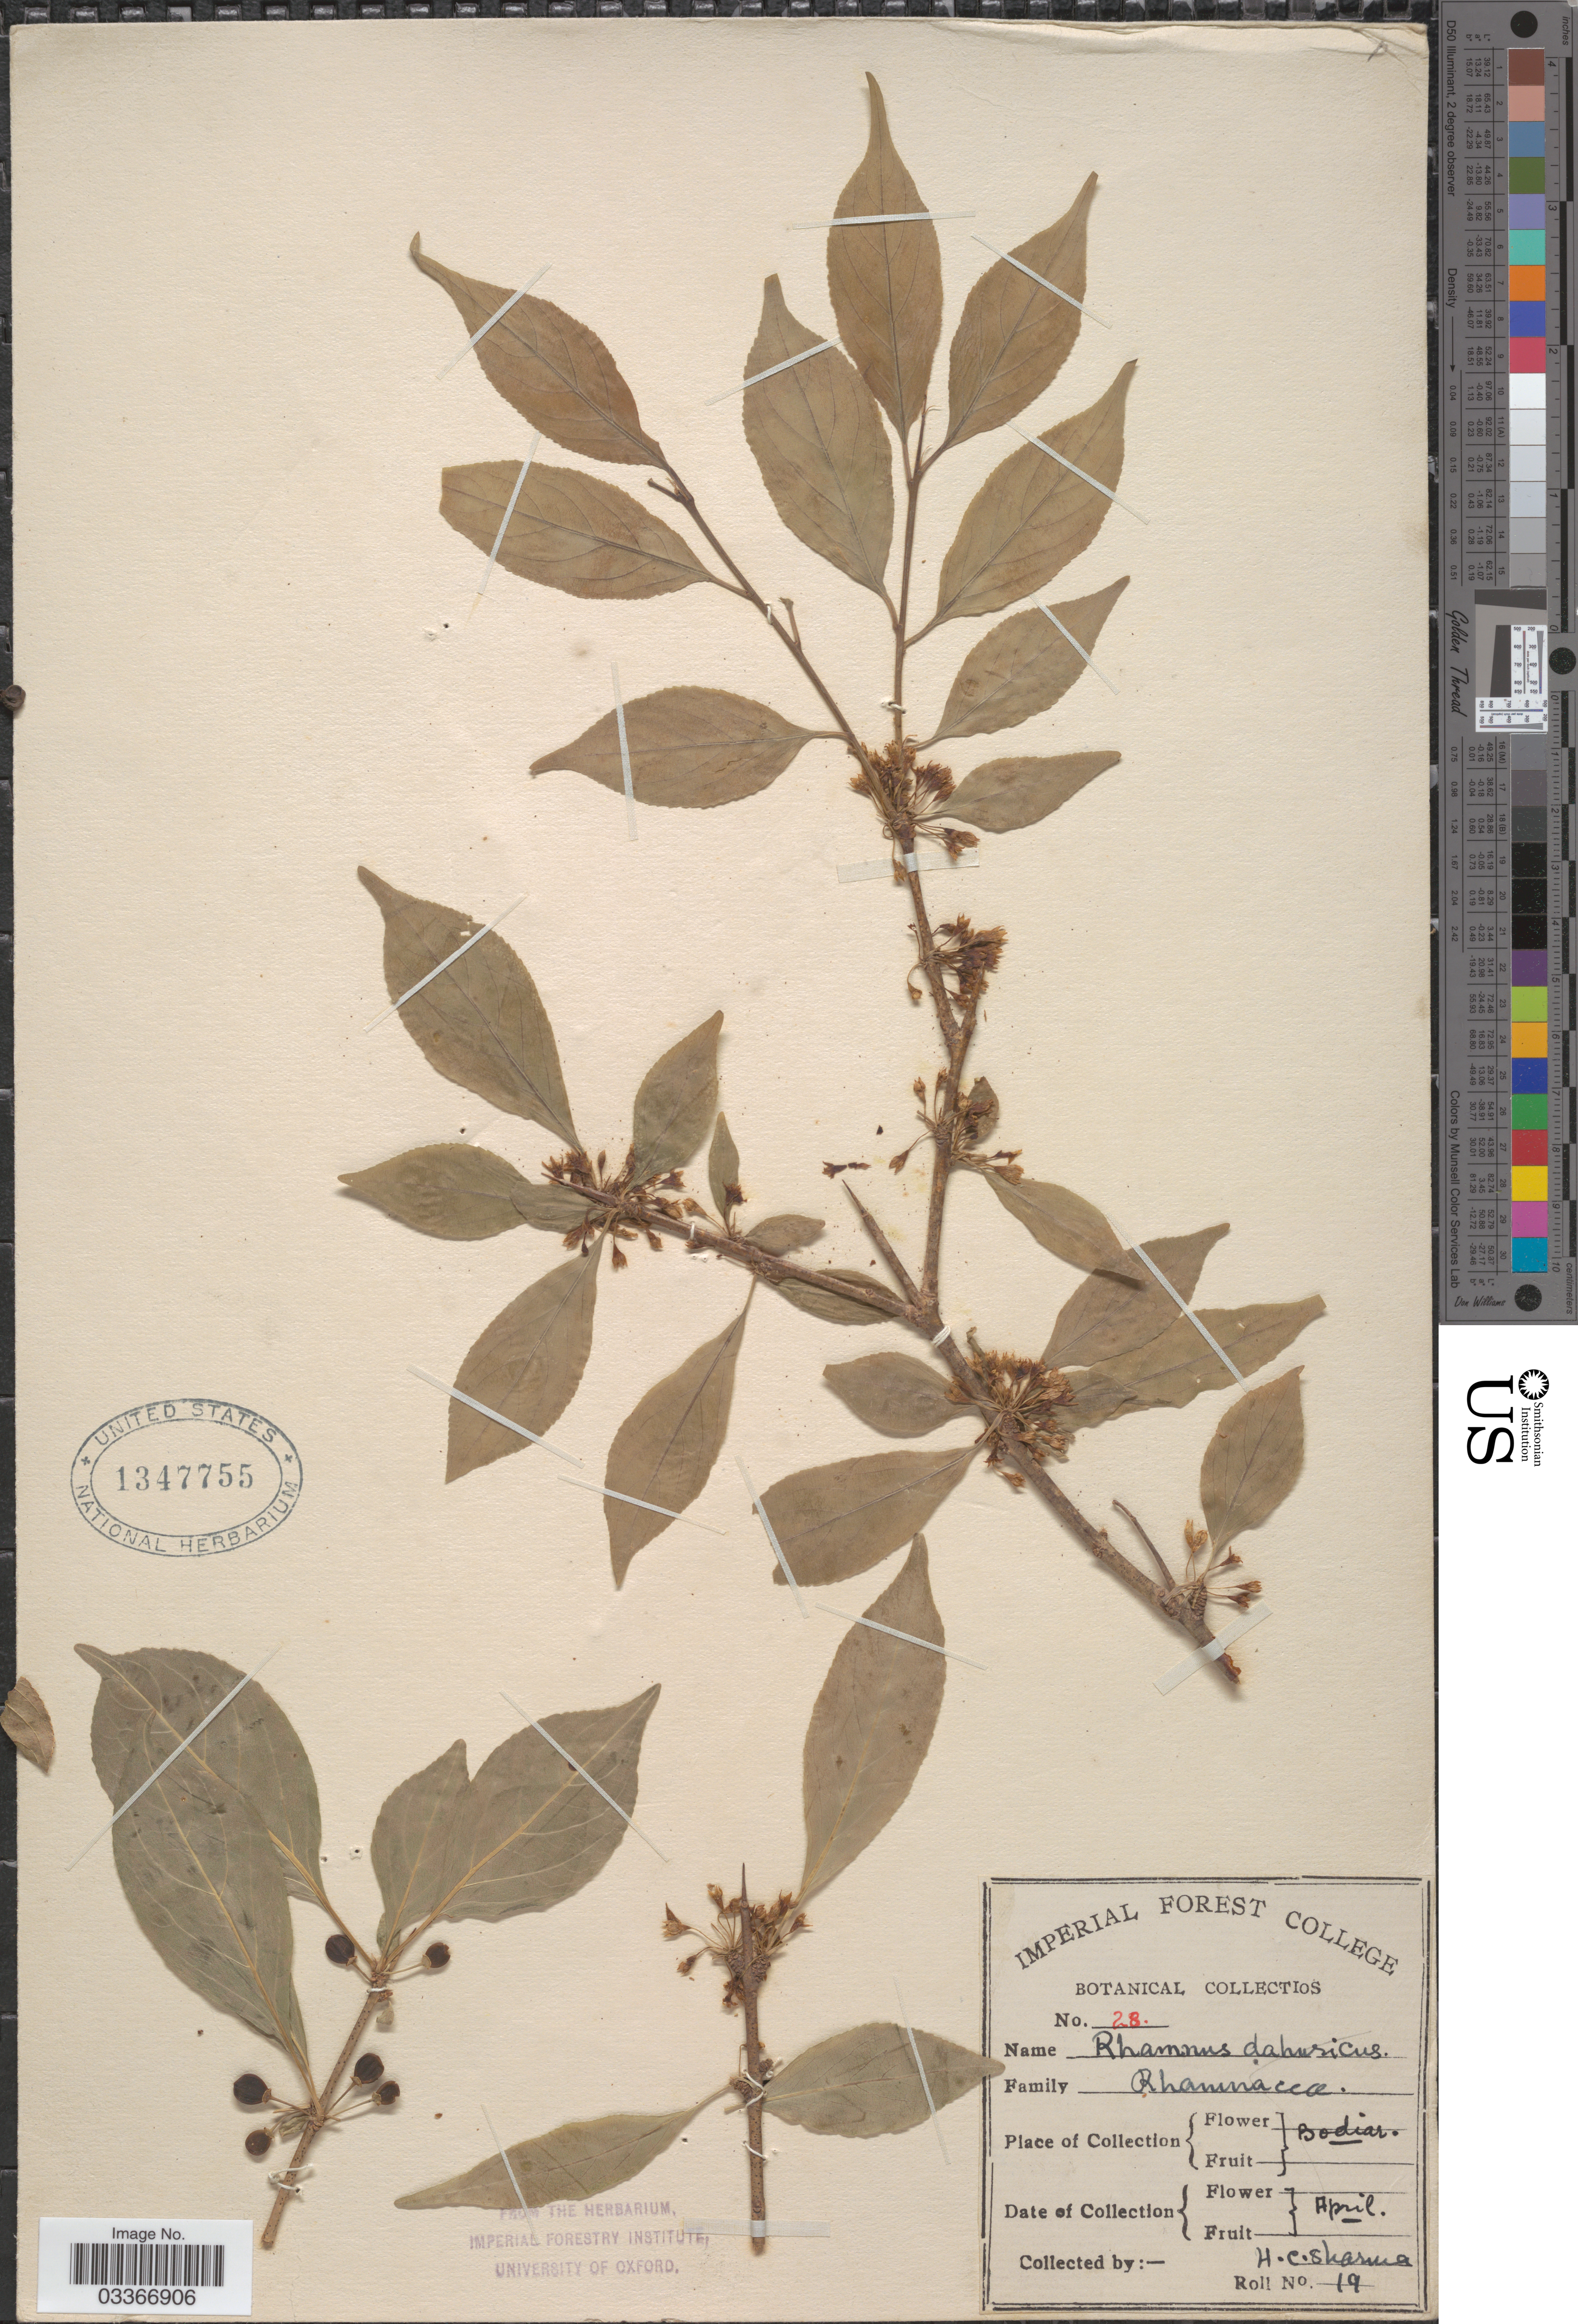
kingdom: Plantae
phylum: Tracheophyta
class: Magnoliopsida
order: Rosales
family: Rhamnaceae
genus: Rhamnus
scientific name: Rhamnus davurica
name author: Pall.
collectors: H. Sharma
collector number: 28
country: India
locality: Bodiar.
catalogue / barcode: US 1347755